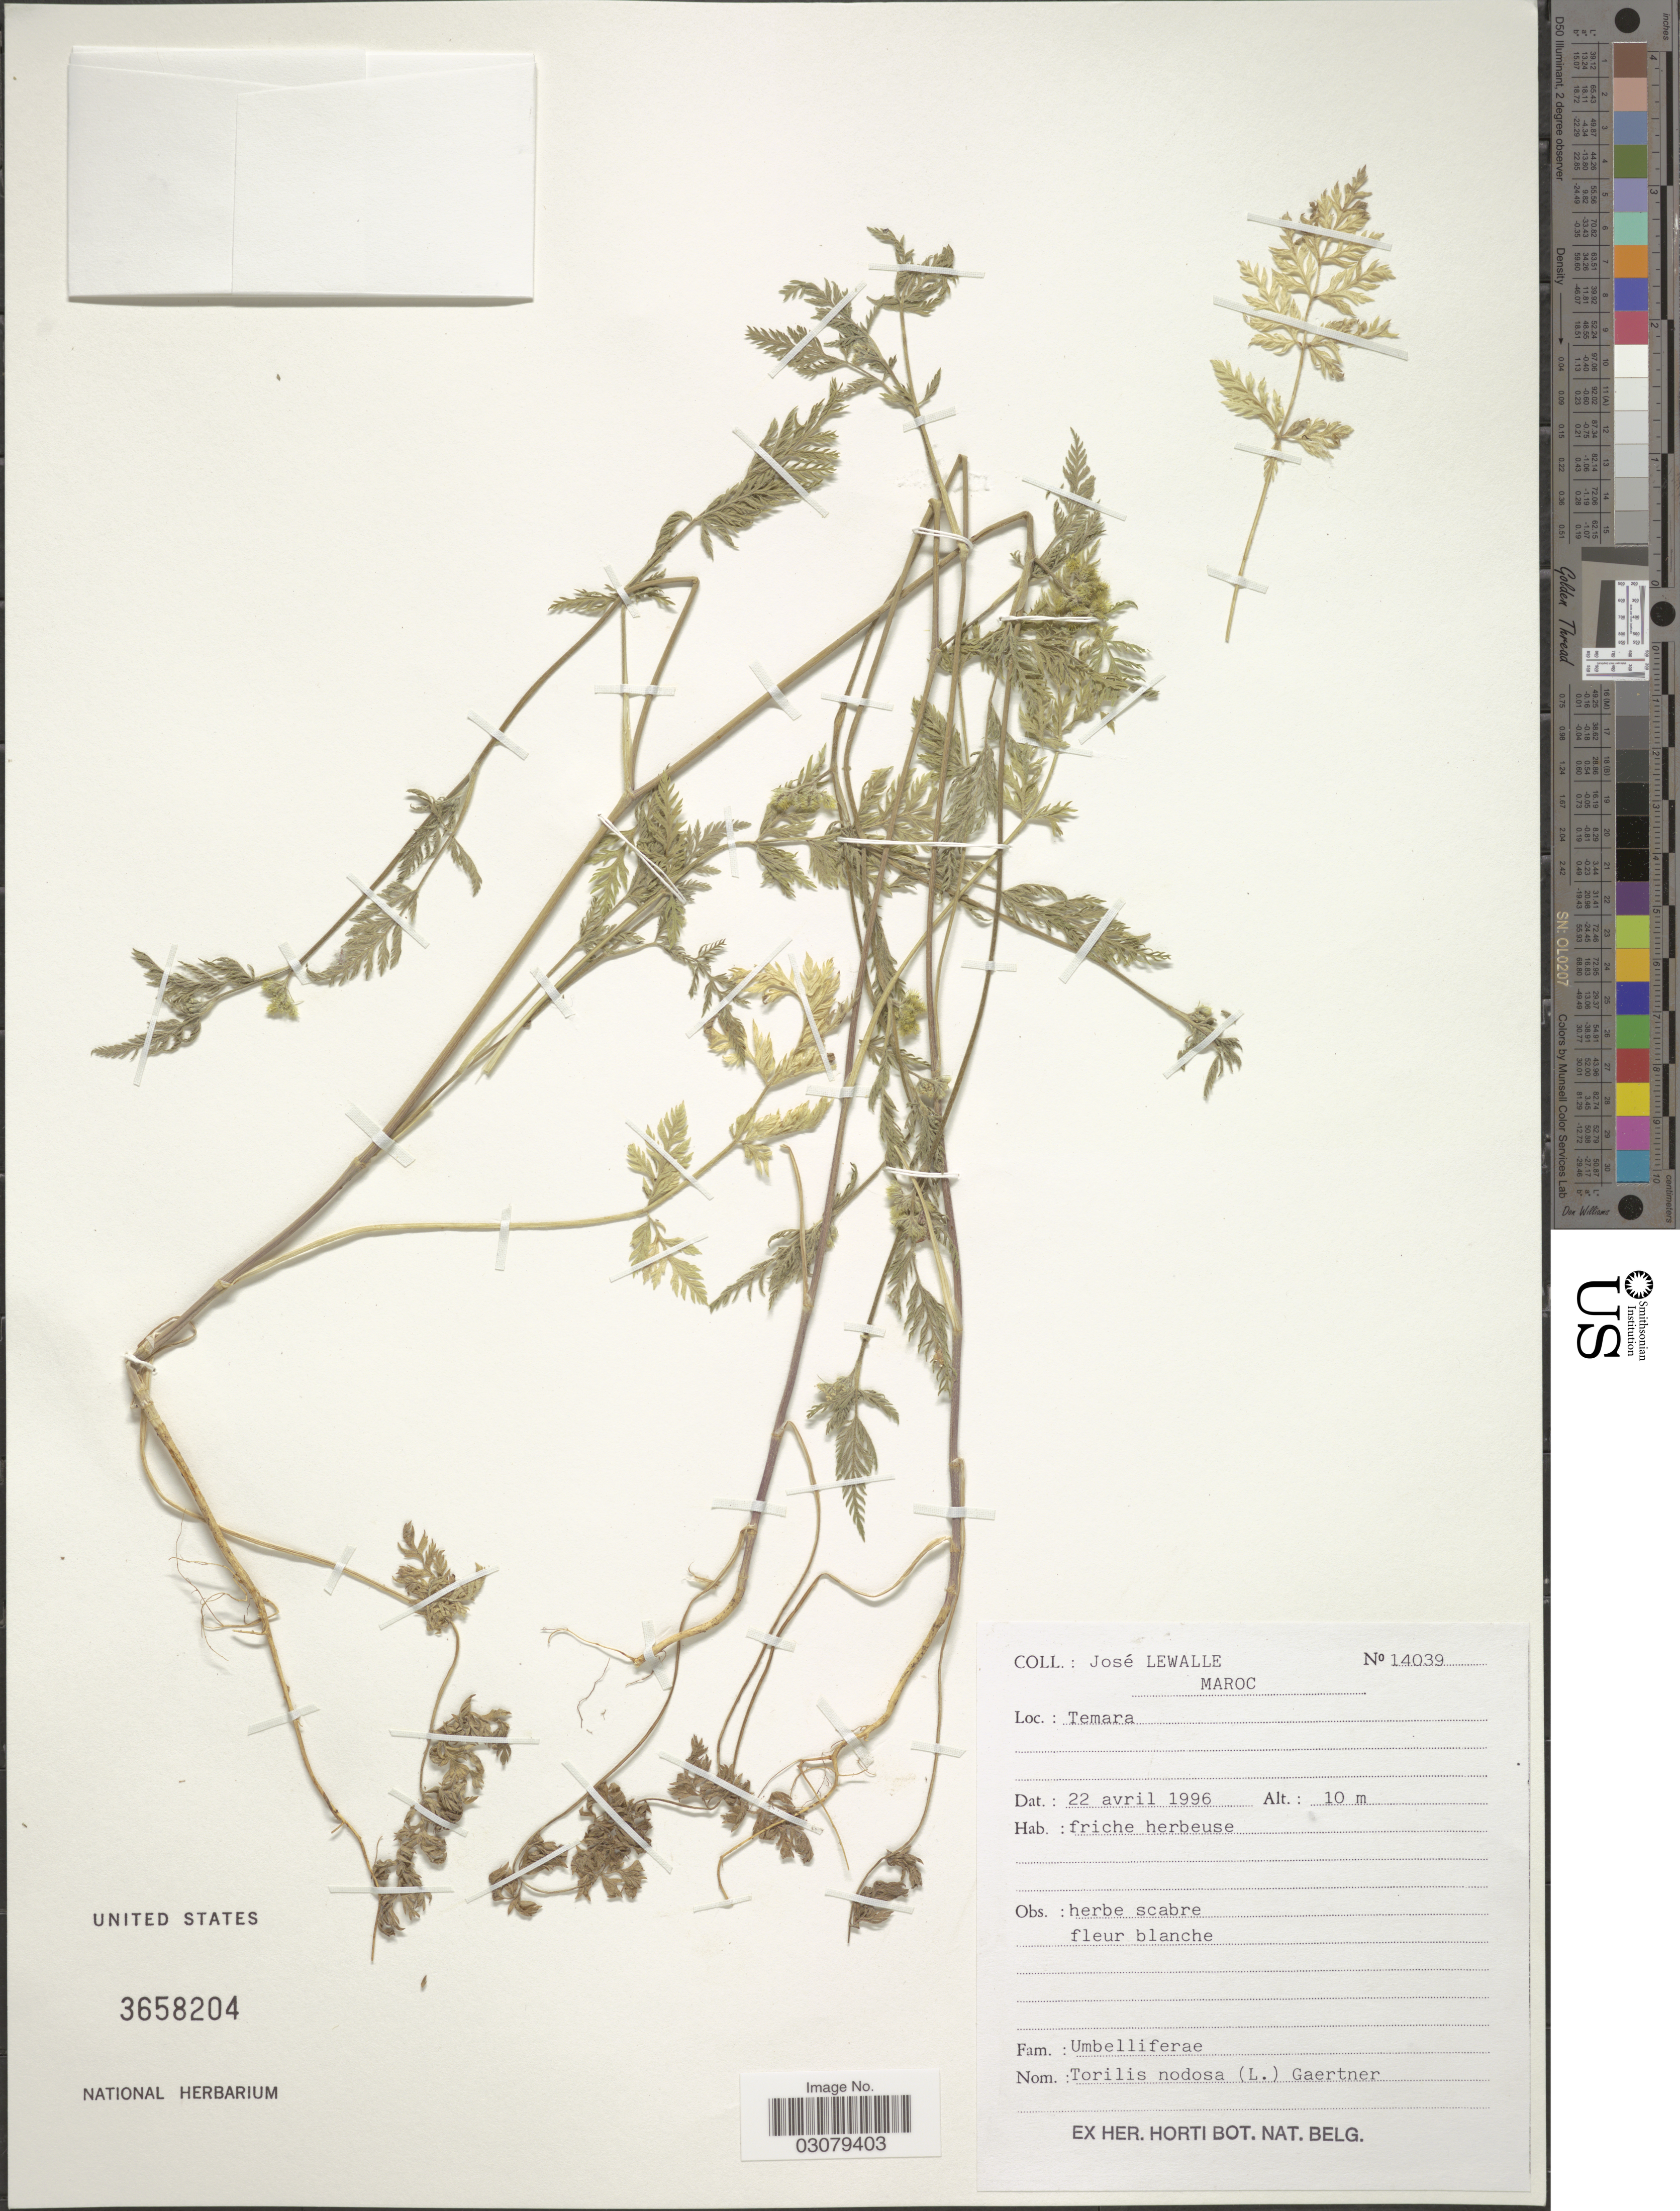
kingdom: Plantae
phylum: Tracheophyta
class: Magnoliopsida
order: Apiales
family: Apiaceae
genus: Torilis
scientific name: Torilis nodosa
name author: (L.) Gaertn.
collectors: J. Lewalle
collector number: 14039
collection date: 1996-04-22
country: Morocco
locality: Maroc. Temara.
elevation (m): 10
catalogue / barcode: US 3658204